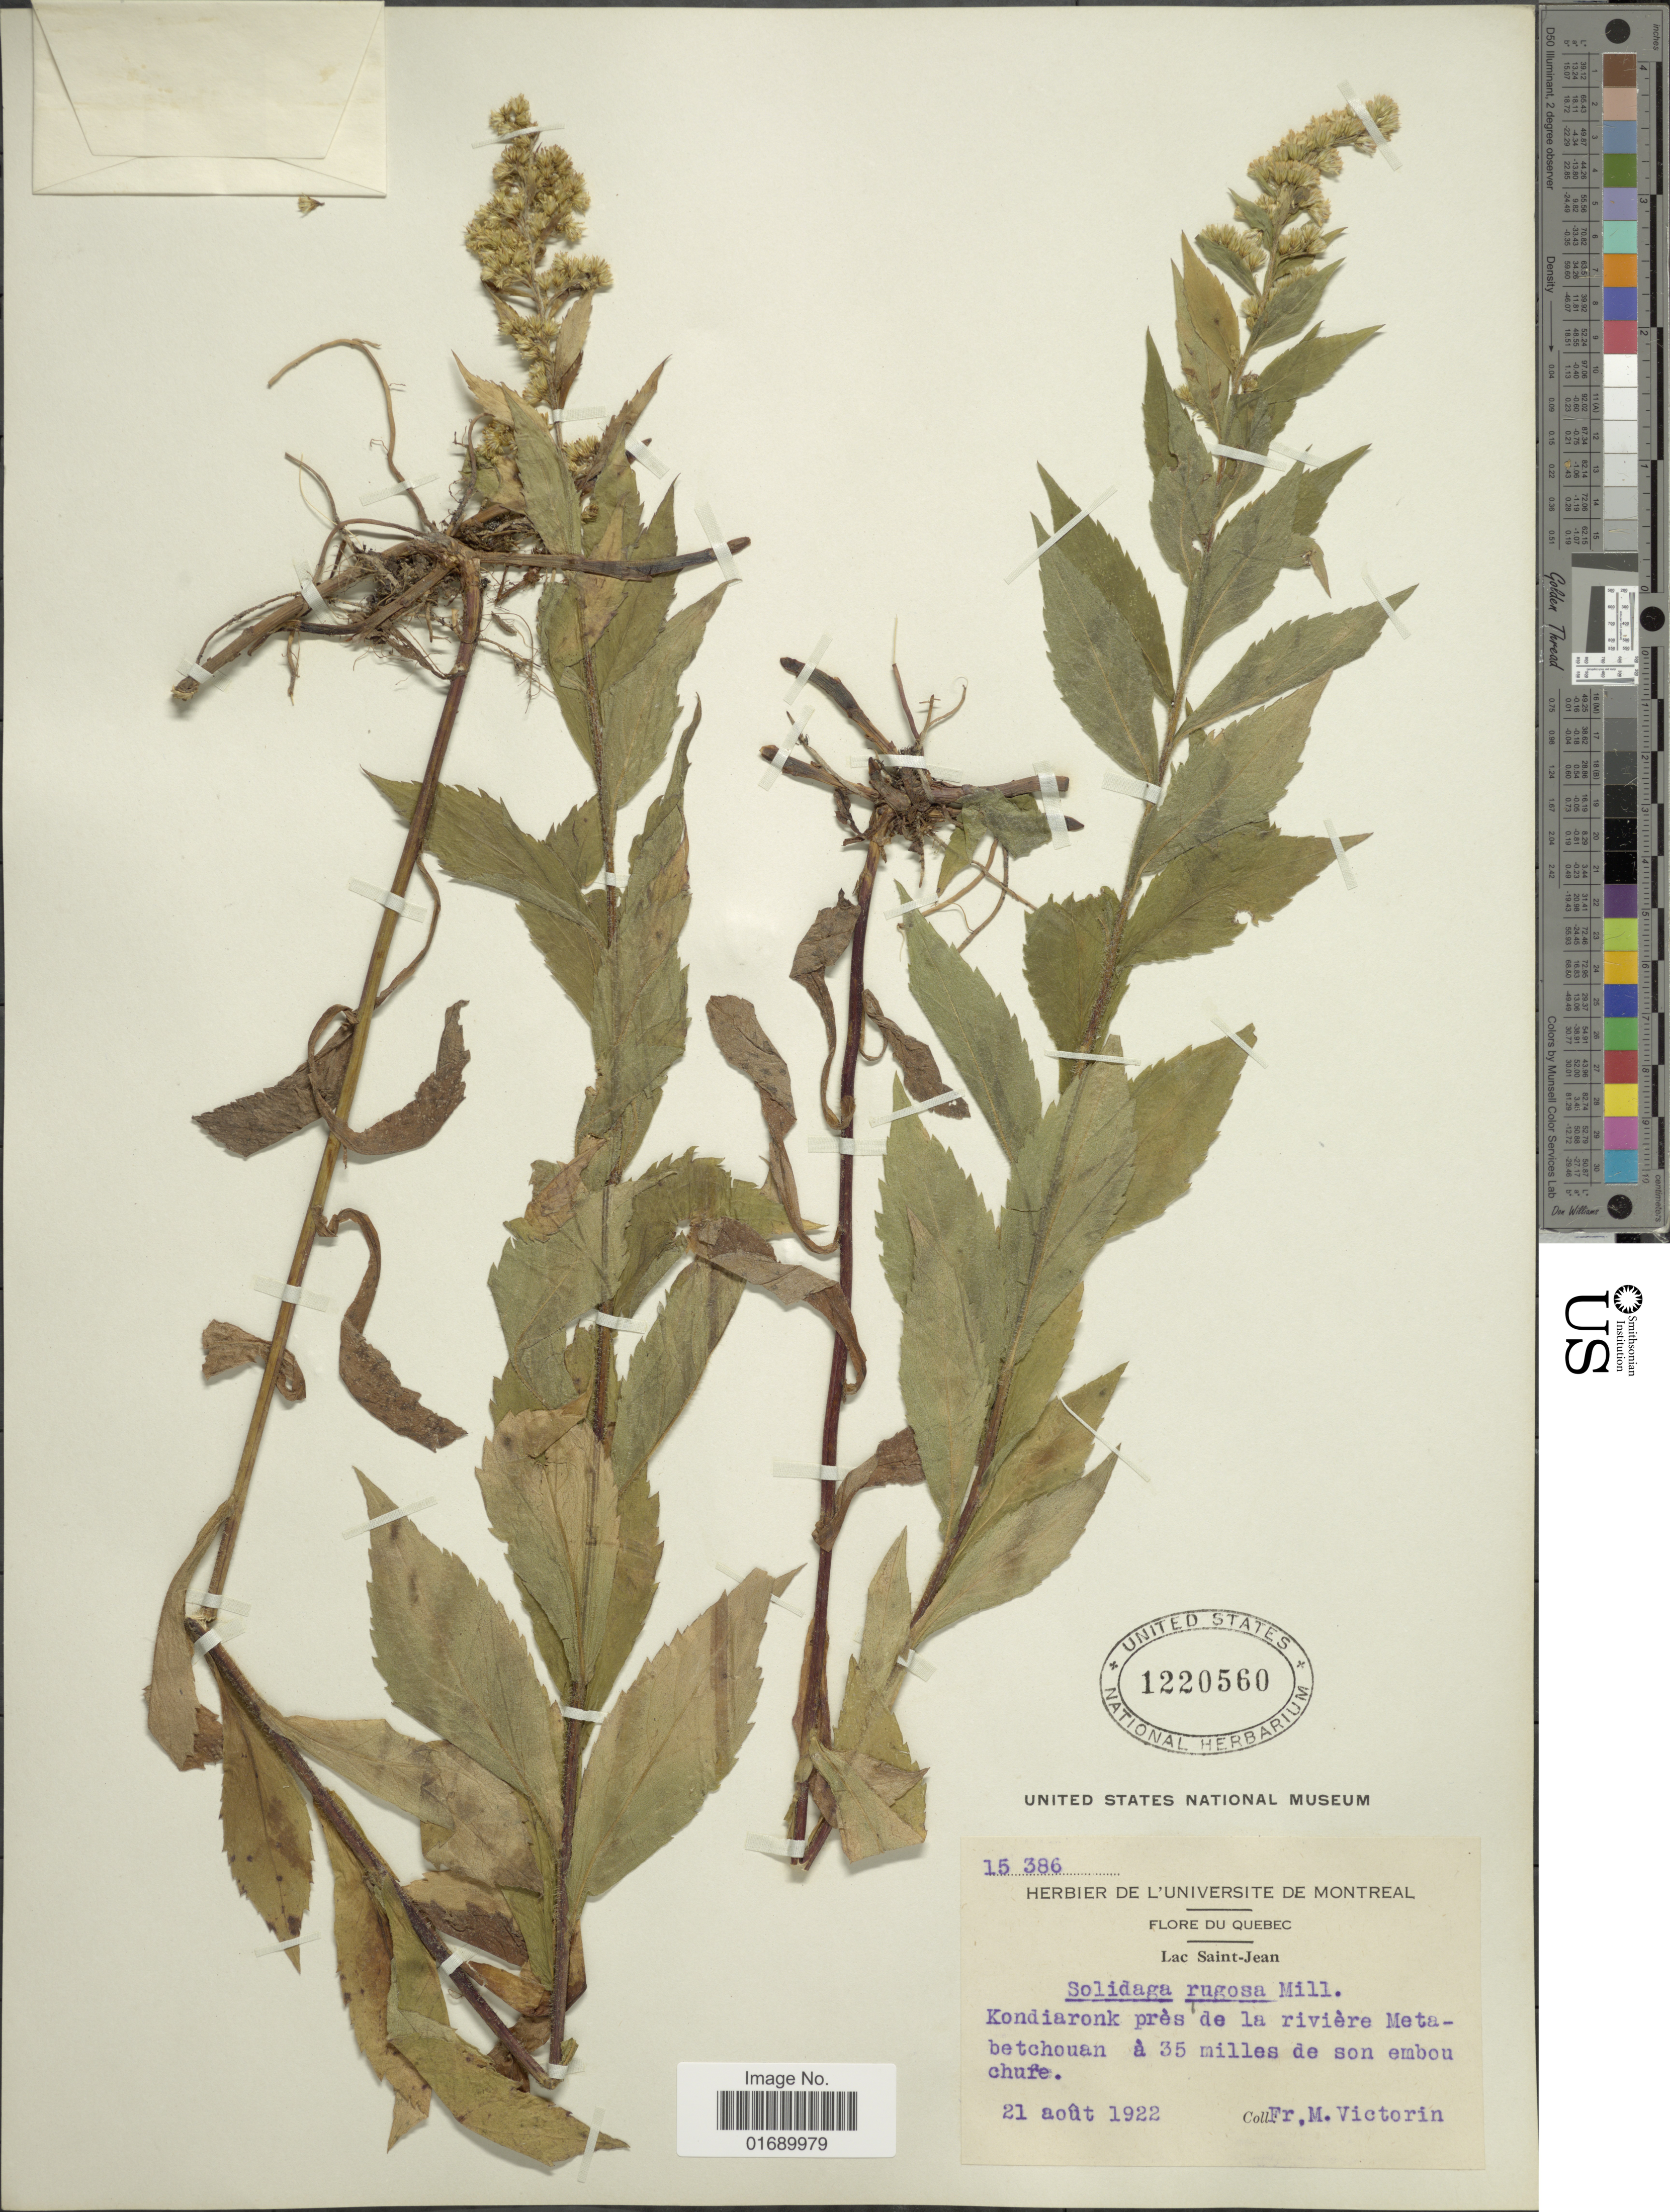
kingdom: Plantae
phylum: Tracheophyta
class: Magnoliopsida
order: Asterales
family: Asteraceae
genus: Solidago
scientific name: Solidago rugosa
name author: Mill.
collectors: F. Victorin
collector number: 15386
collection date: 1922-08-21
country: Canada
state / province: Quebec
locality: Lac Saint-Jean, Kondiaronk près de la rivière Metabetchouan à 35 miles de son embou chufe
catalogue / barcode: US 1220560